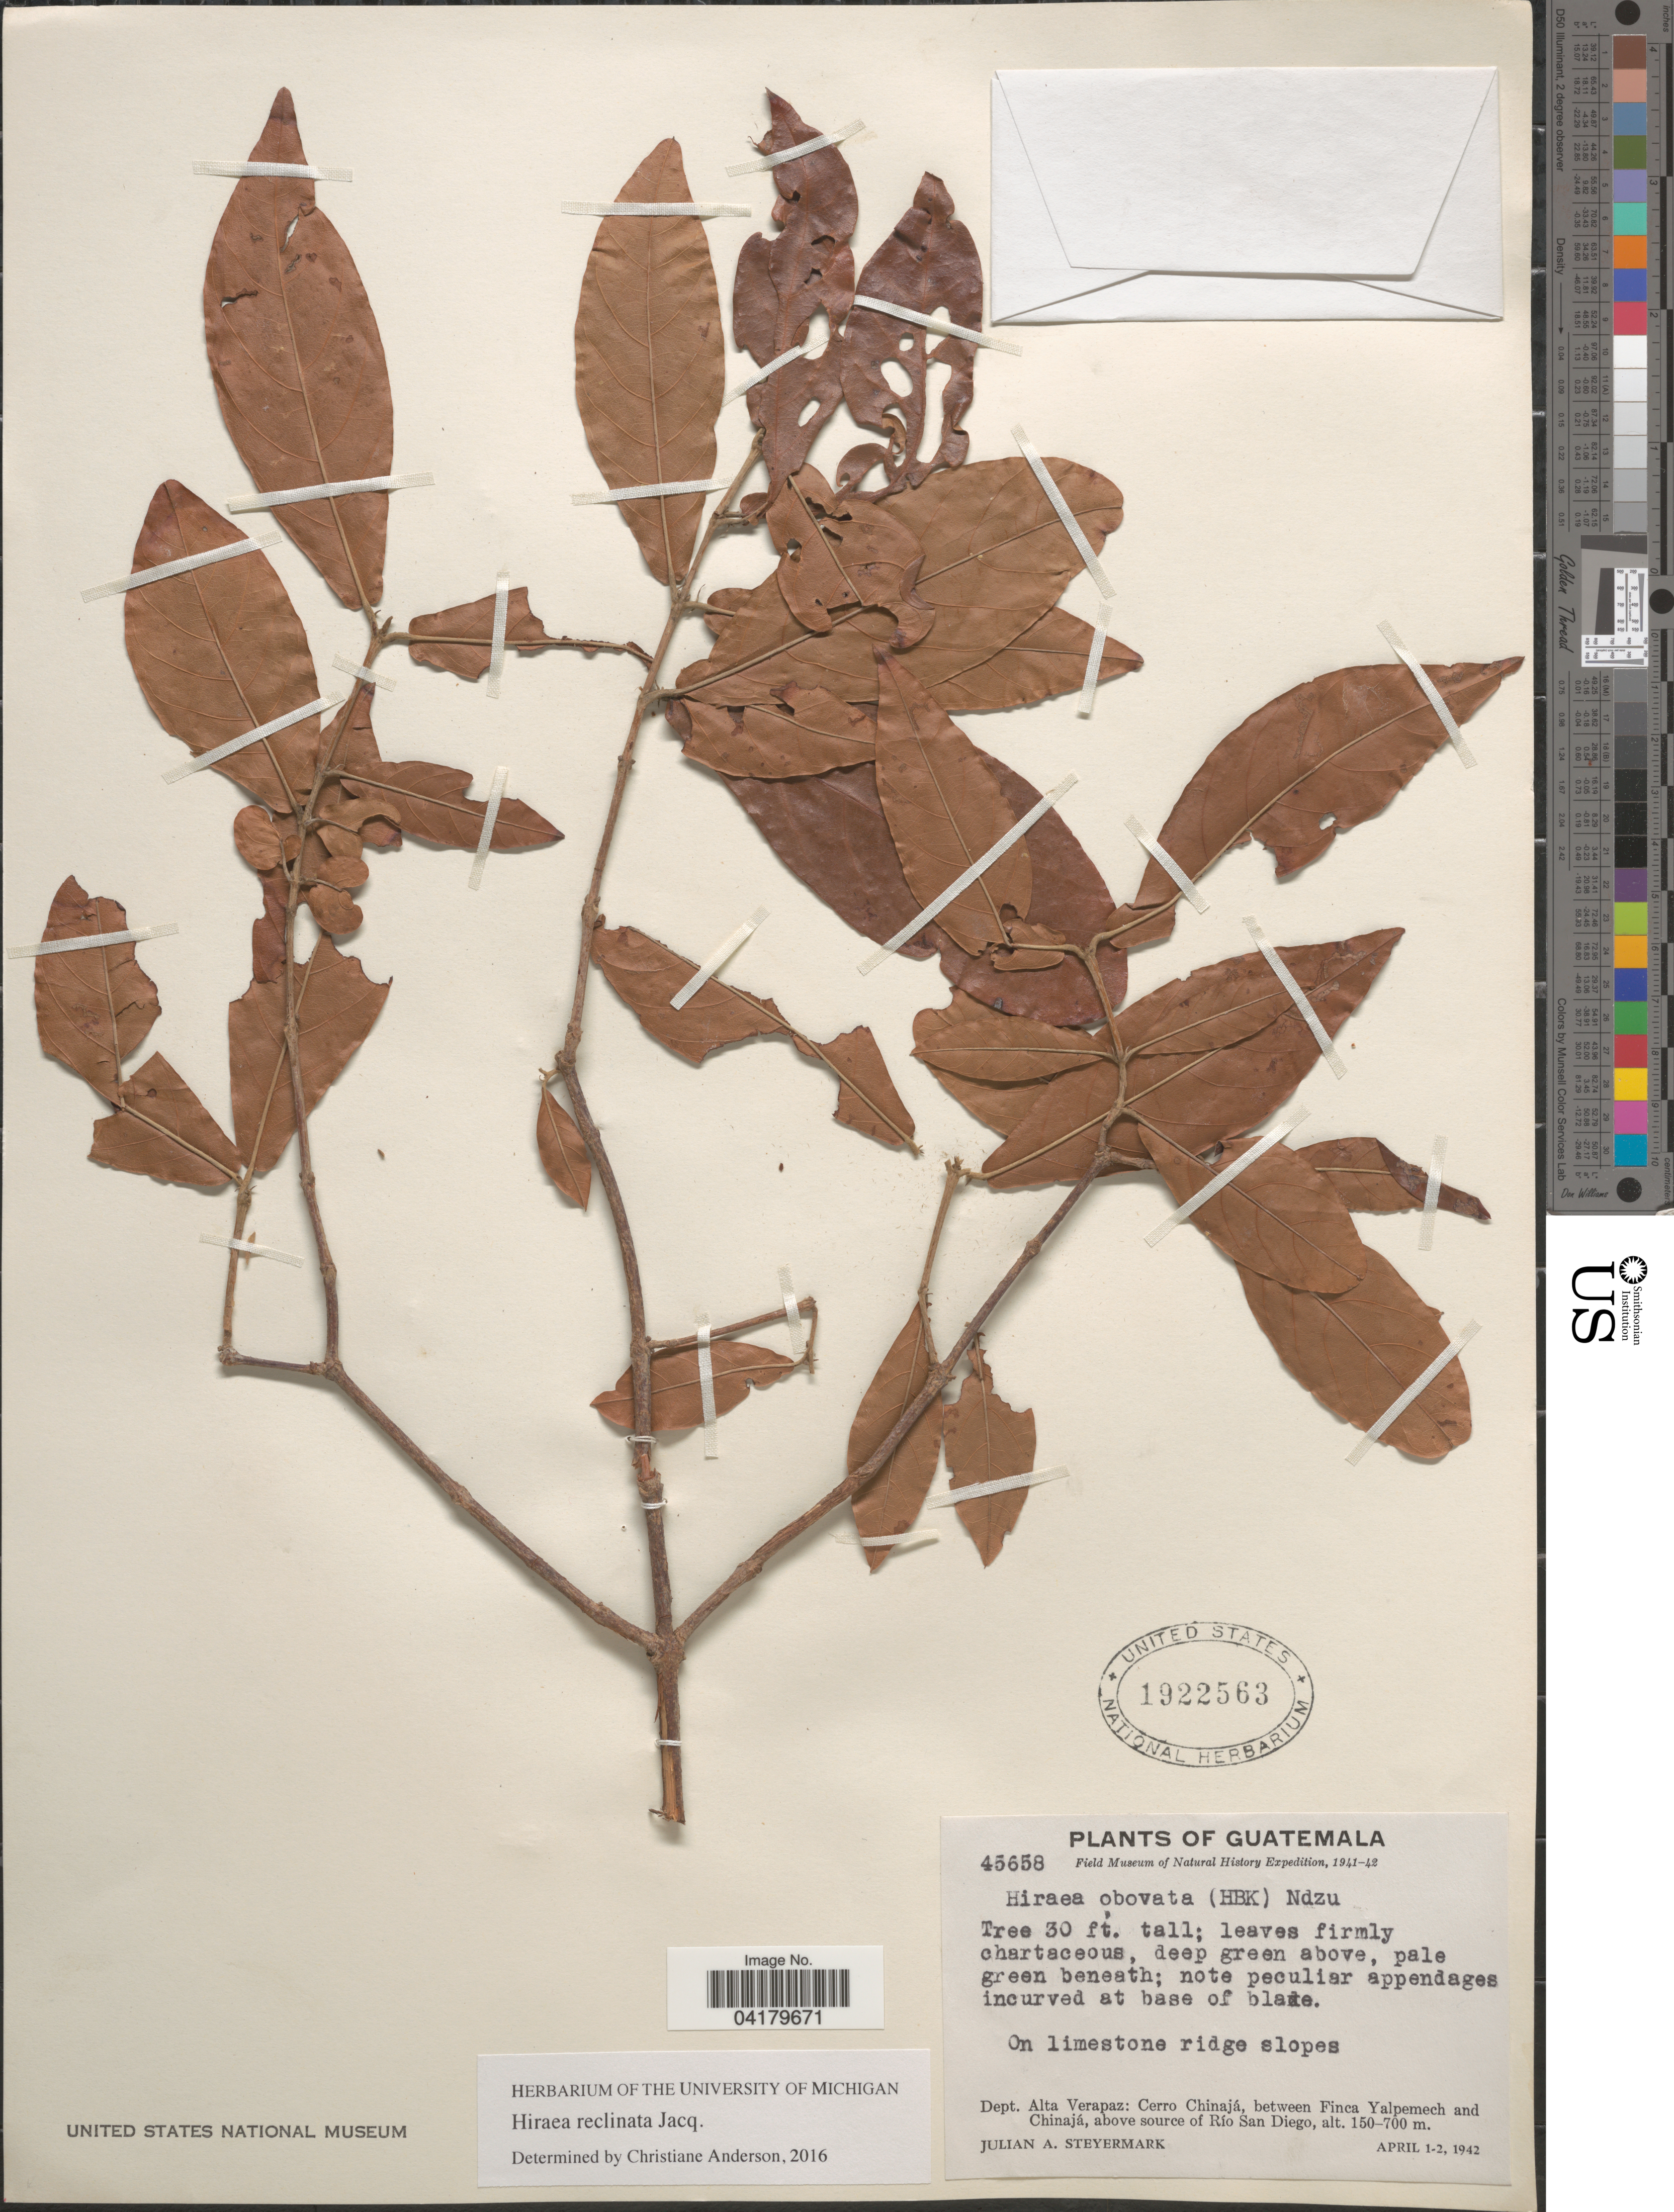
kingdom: Plantae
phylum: Tracheophyta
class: Magnoliopsida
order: Malpighiales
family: Malpighiaceae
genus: Hiraea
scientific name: Hiraea reclinata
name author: Jacq.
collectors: J. Steyermark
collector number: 45658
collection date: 1942-04-01/1942-04-02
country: Guatemala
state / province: Alta Verapaz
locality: Field Museum of Natural History Expedition, 1941-42. Dept. Alta Verapaz: Cerro Chinajá, between Finca Yalpemech and Chinajá, above source of Río San Diego.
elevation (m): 150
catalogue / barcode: US 1922563